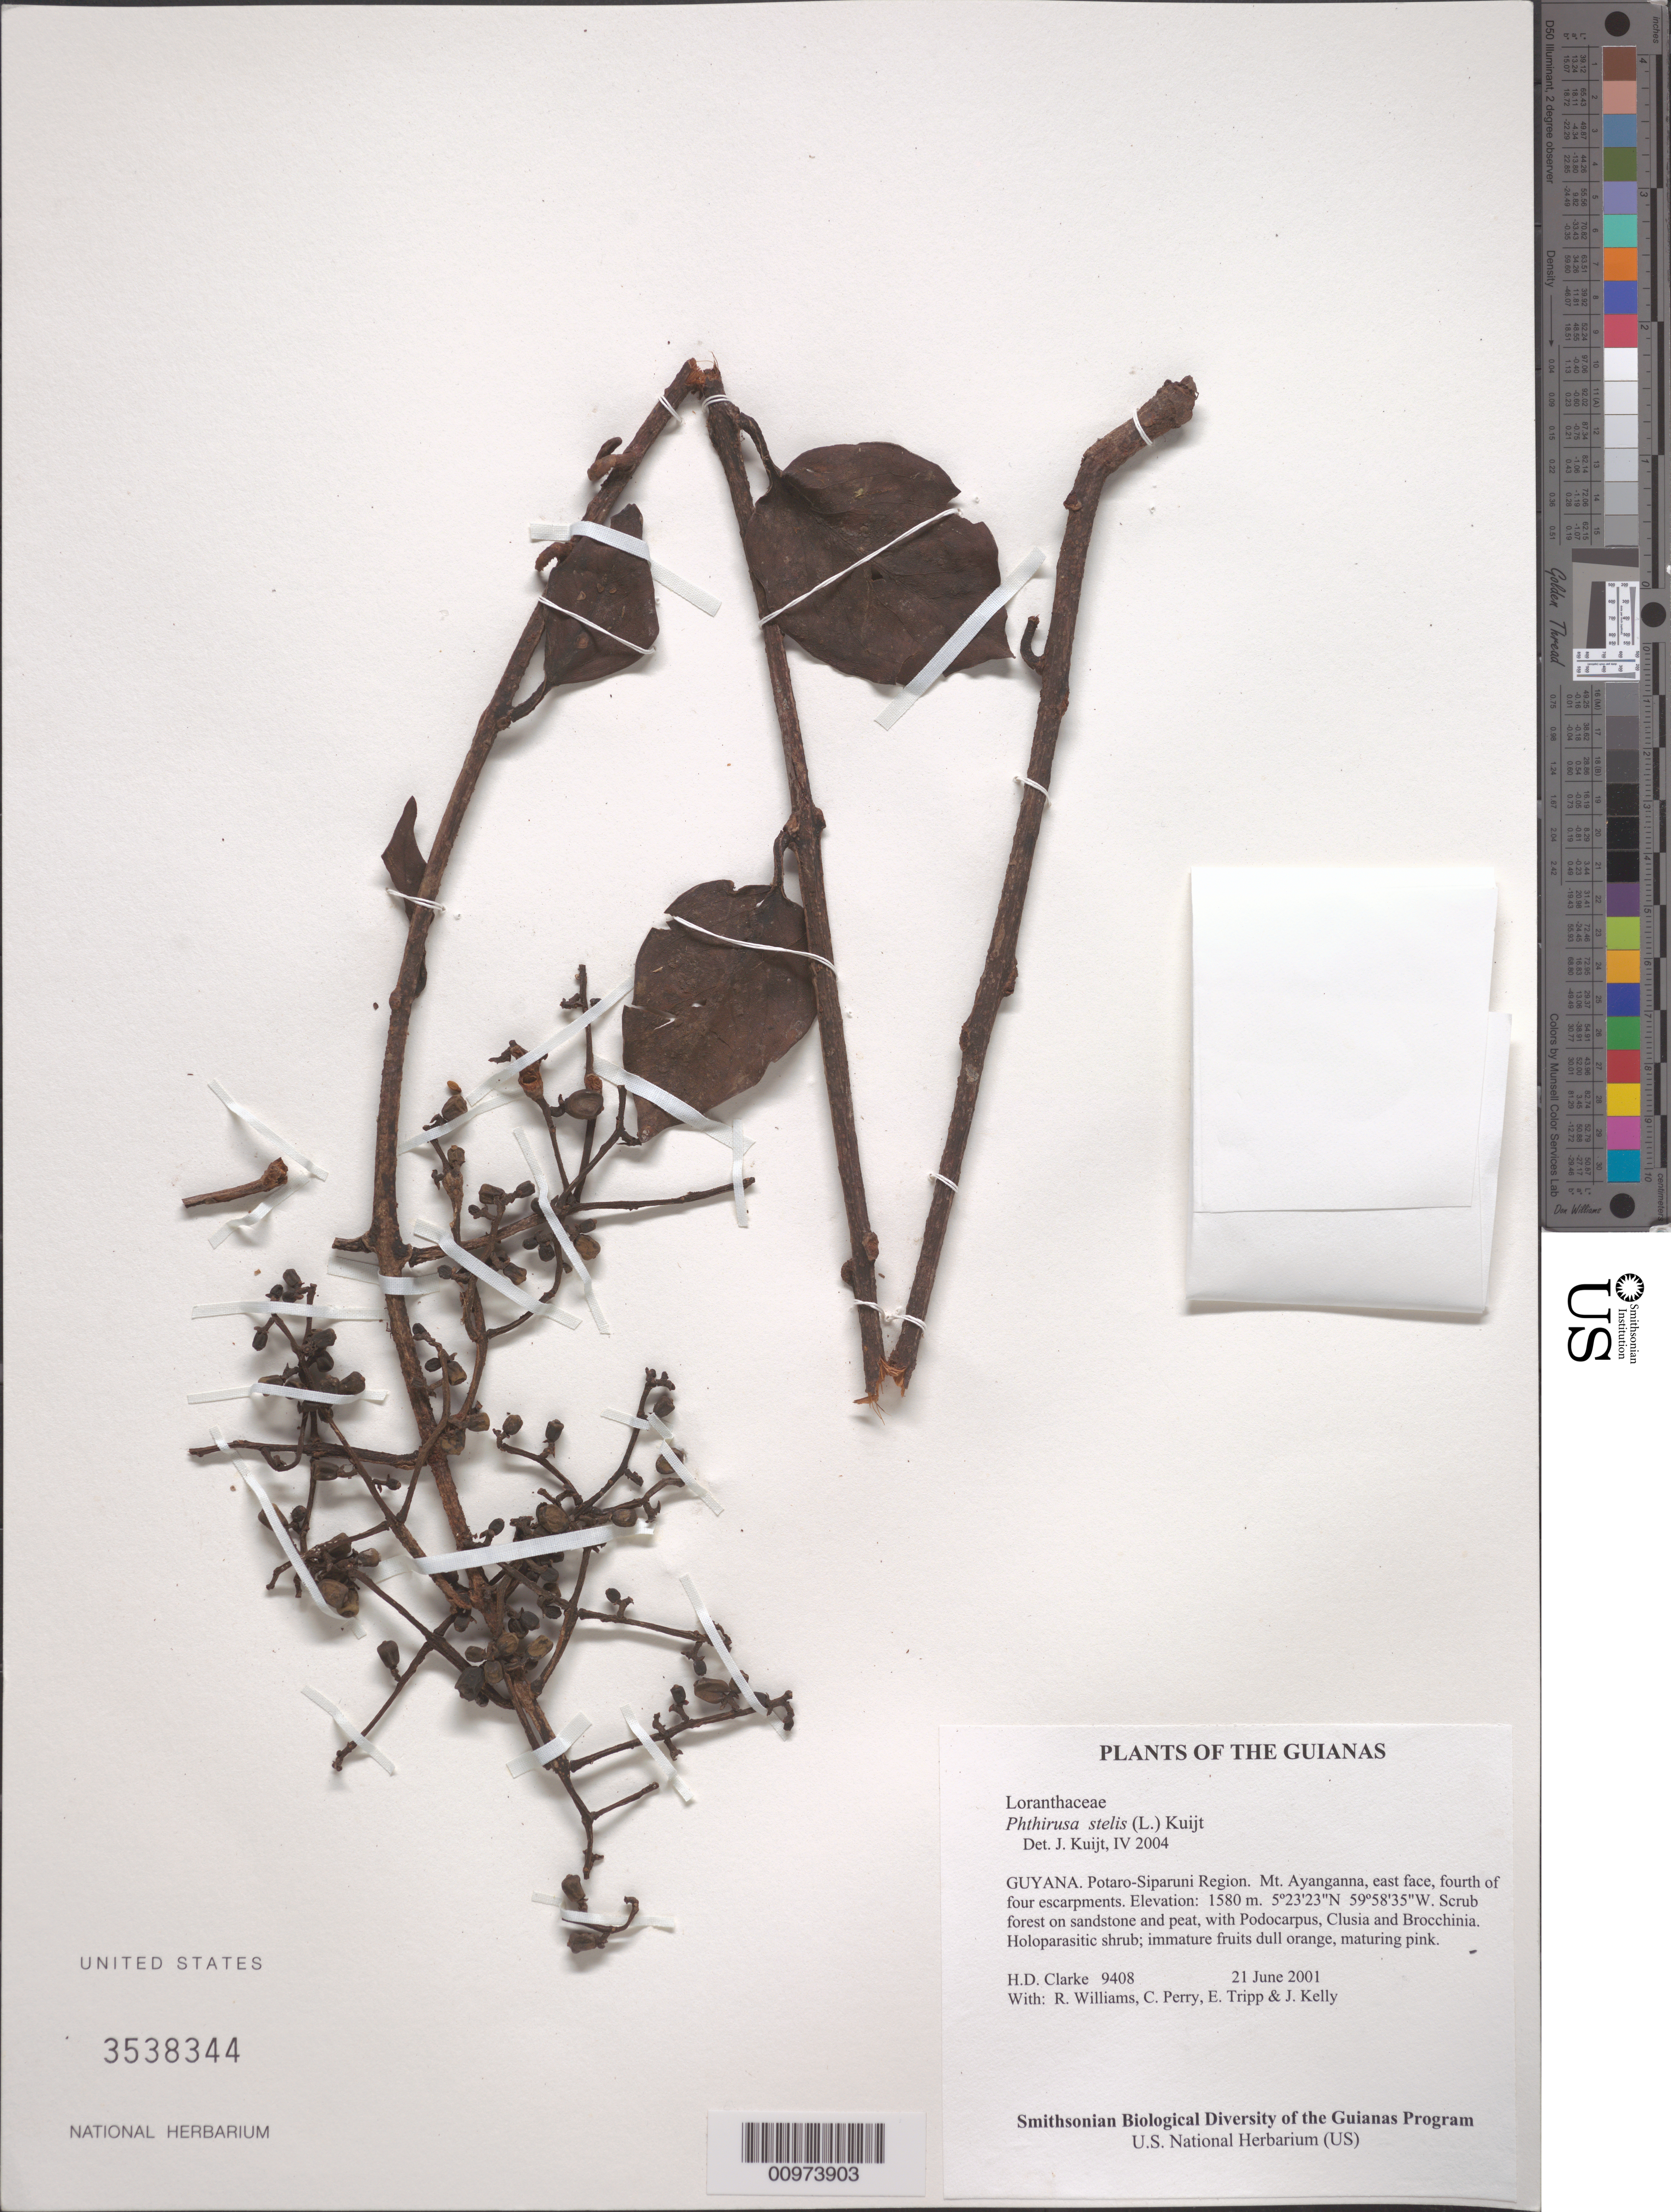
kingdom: Plantae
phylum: Tracheophyta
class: Magnoliopsida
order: Santalales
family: Loranthaceae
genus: Phthirusa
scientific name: Phthirusa stelis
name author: (L.) Kuijt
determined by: Kuijt, Job, (CANADA)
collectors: H. D. Clarke, R. Williams, C. Perry, E. Tripp & J. Kelly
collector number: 9408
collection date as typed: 21 June 2001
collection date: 2001-06-21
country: Guyana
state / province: Potaro-Siparuni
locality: Mt. Ayanganna, east face, fourth of four escarpments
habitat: Scrub forest on sandstone and peat, with Podocarpus, Clusia and Brocchinia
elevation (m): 1580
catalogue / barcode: US 3538344